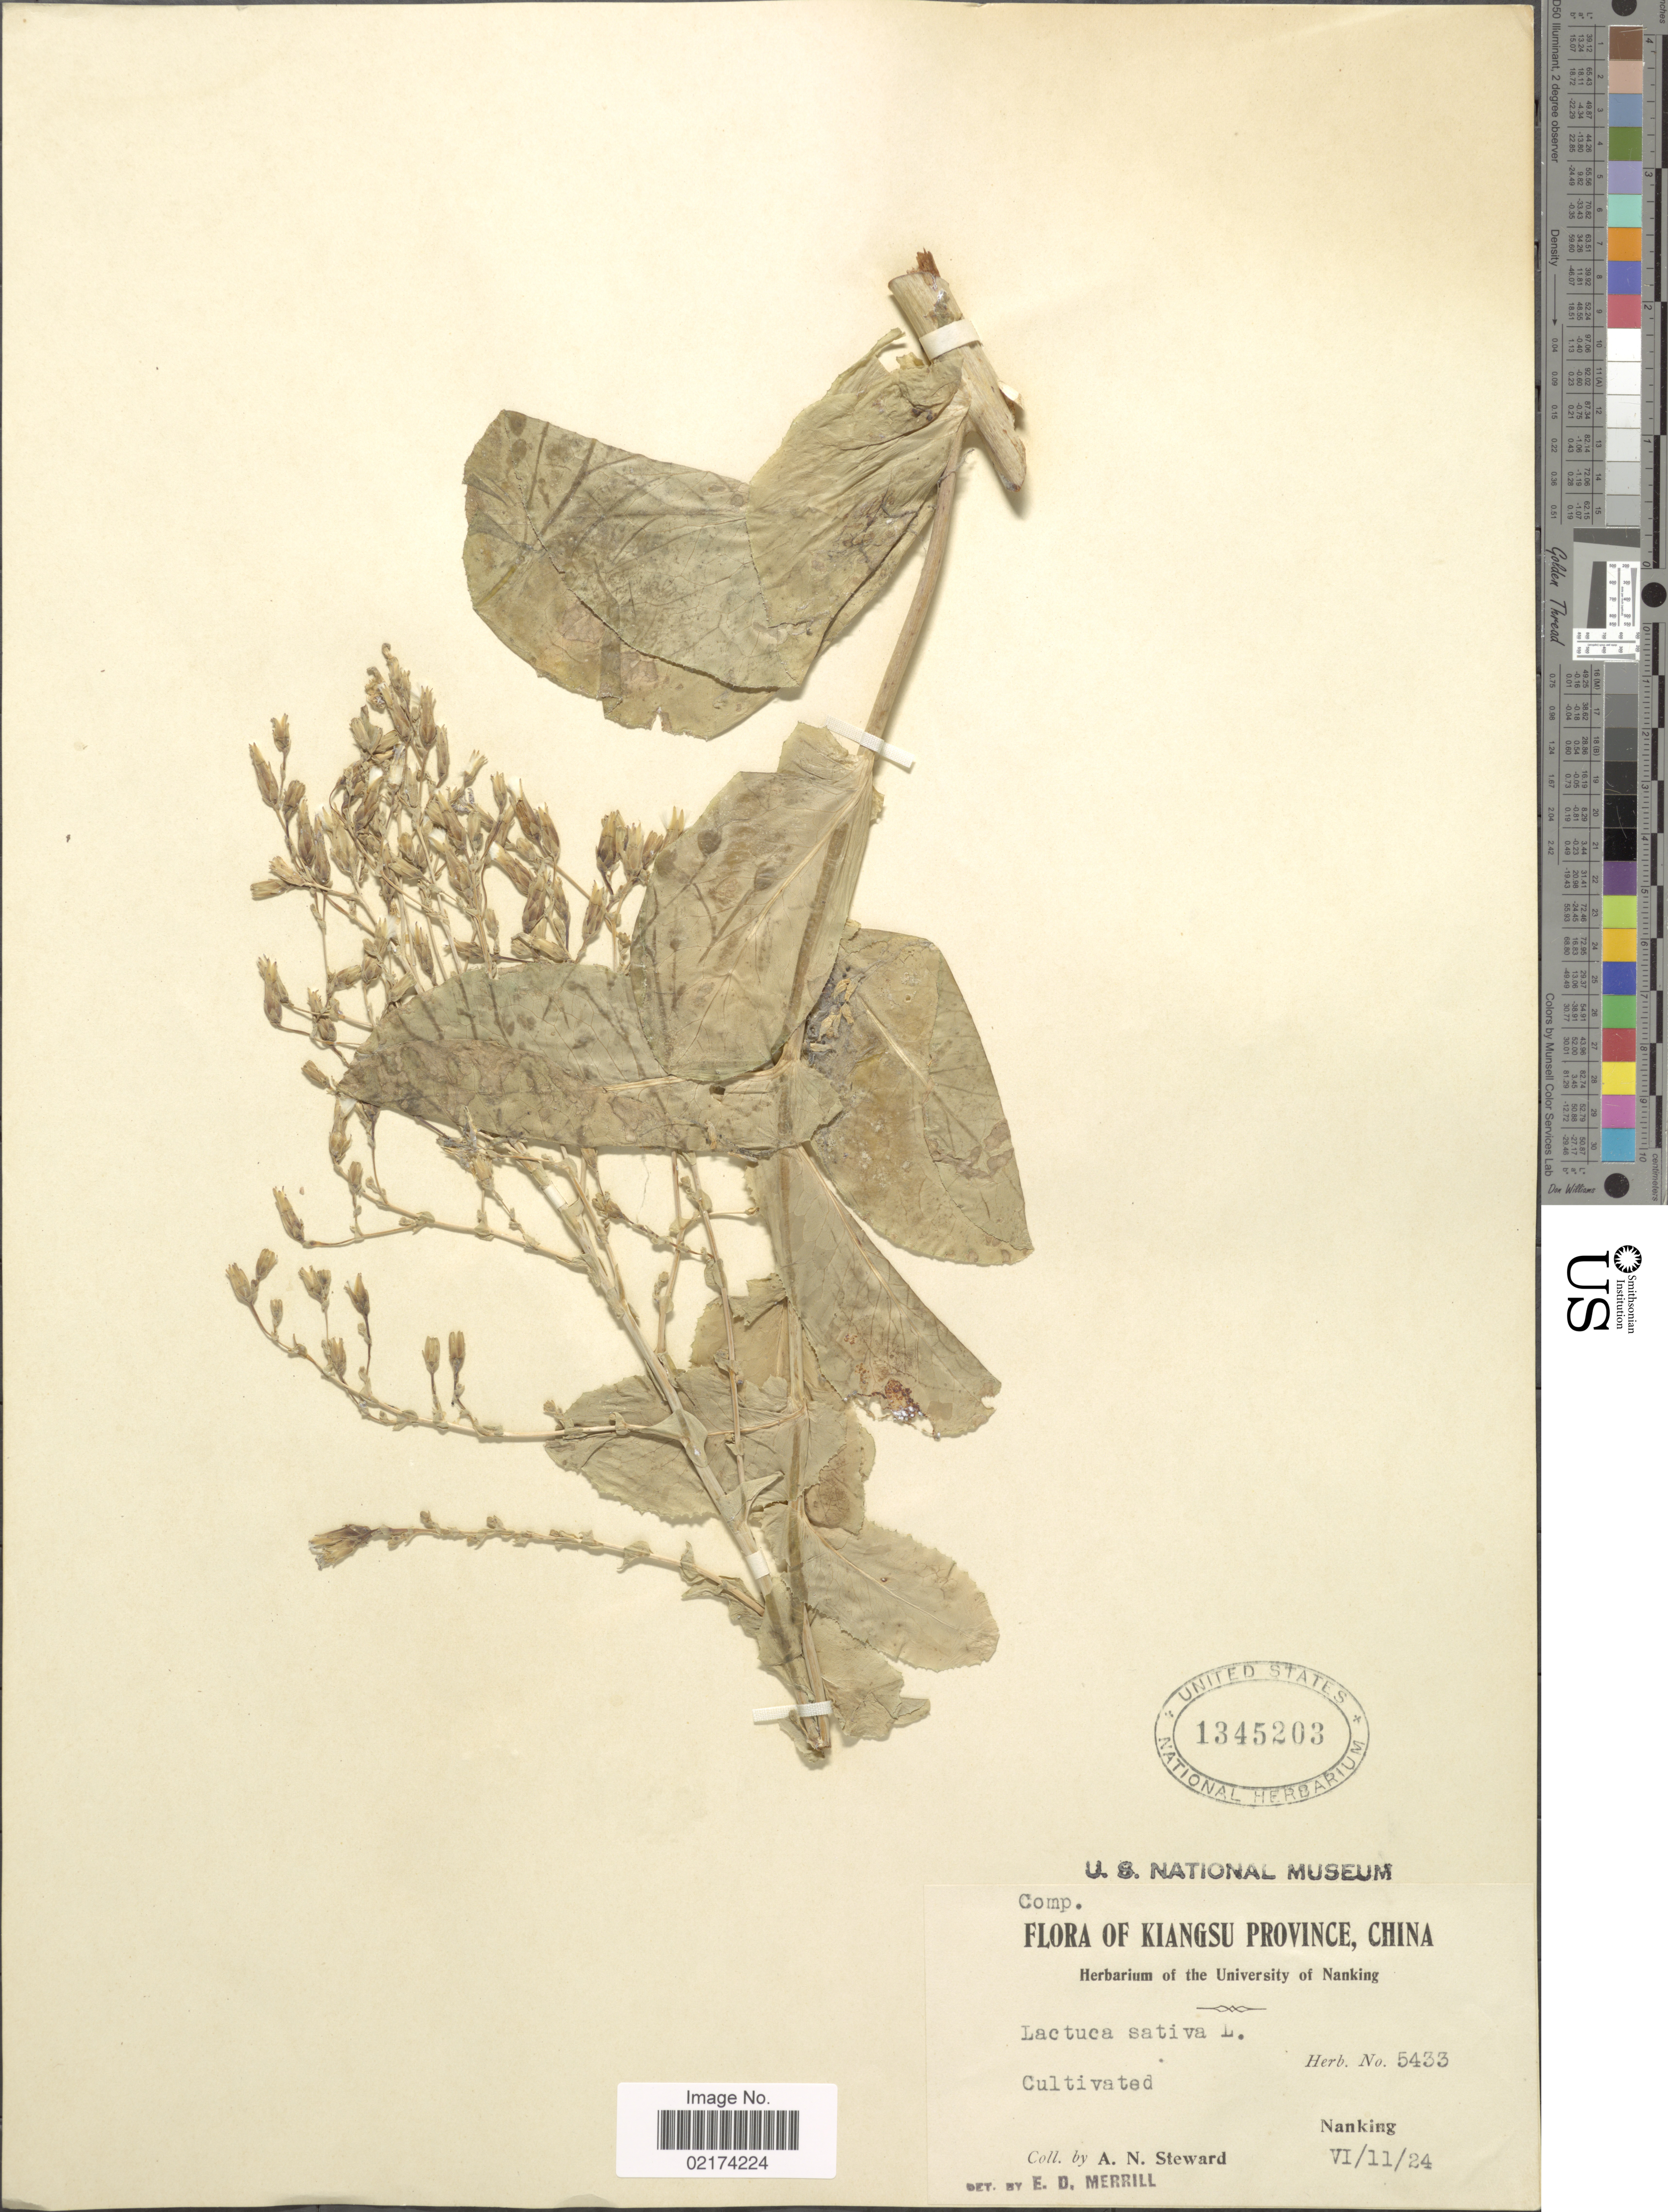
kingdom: Plantae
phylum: Tracheophyta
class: Magnoliopsida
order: Asterales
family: Asteraceae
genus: Lactuca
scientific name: Lactuca sativa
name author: L.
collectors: A. N. Steward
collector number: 5433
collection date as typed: Transcribed d/m/y: 11/6/24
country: China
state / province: Jiangsu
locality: Kiangsu Province, Nanking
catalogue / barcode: US 1345203